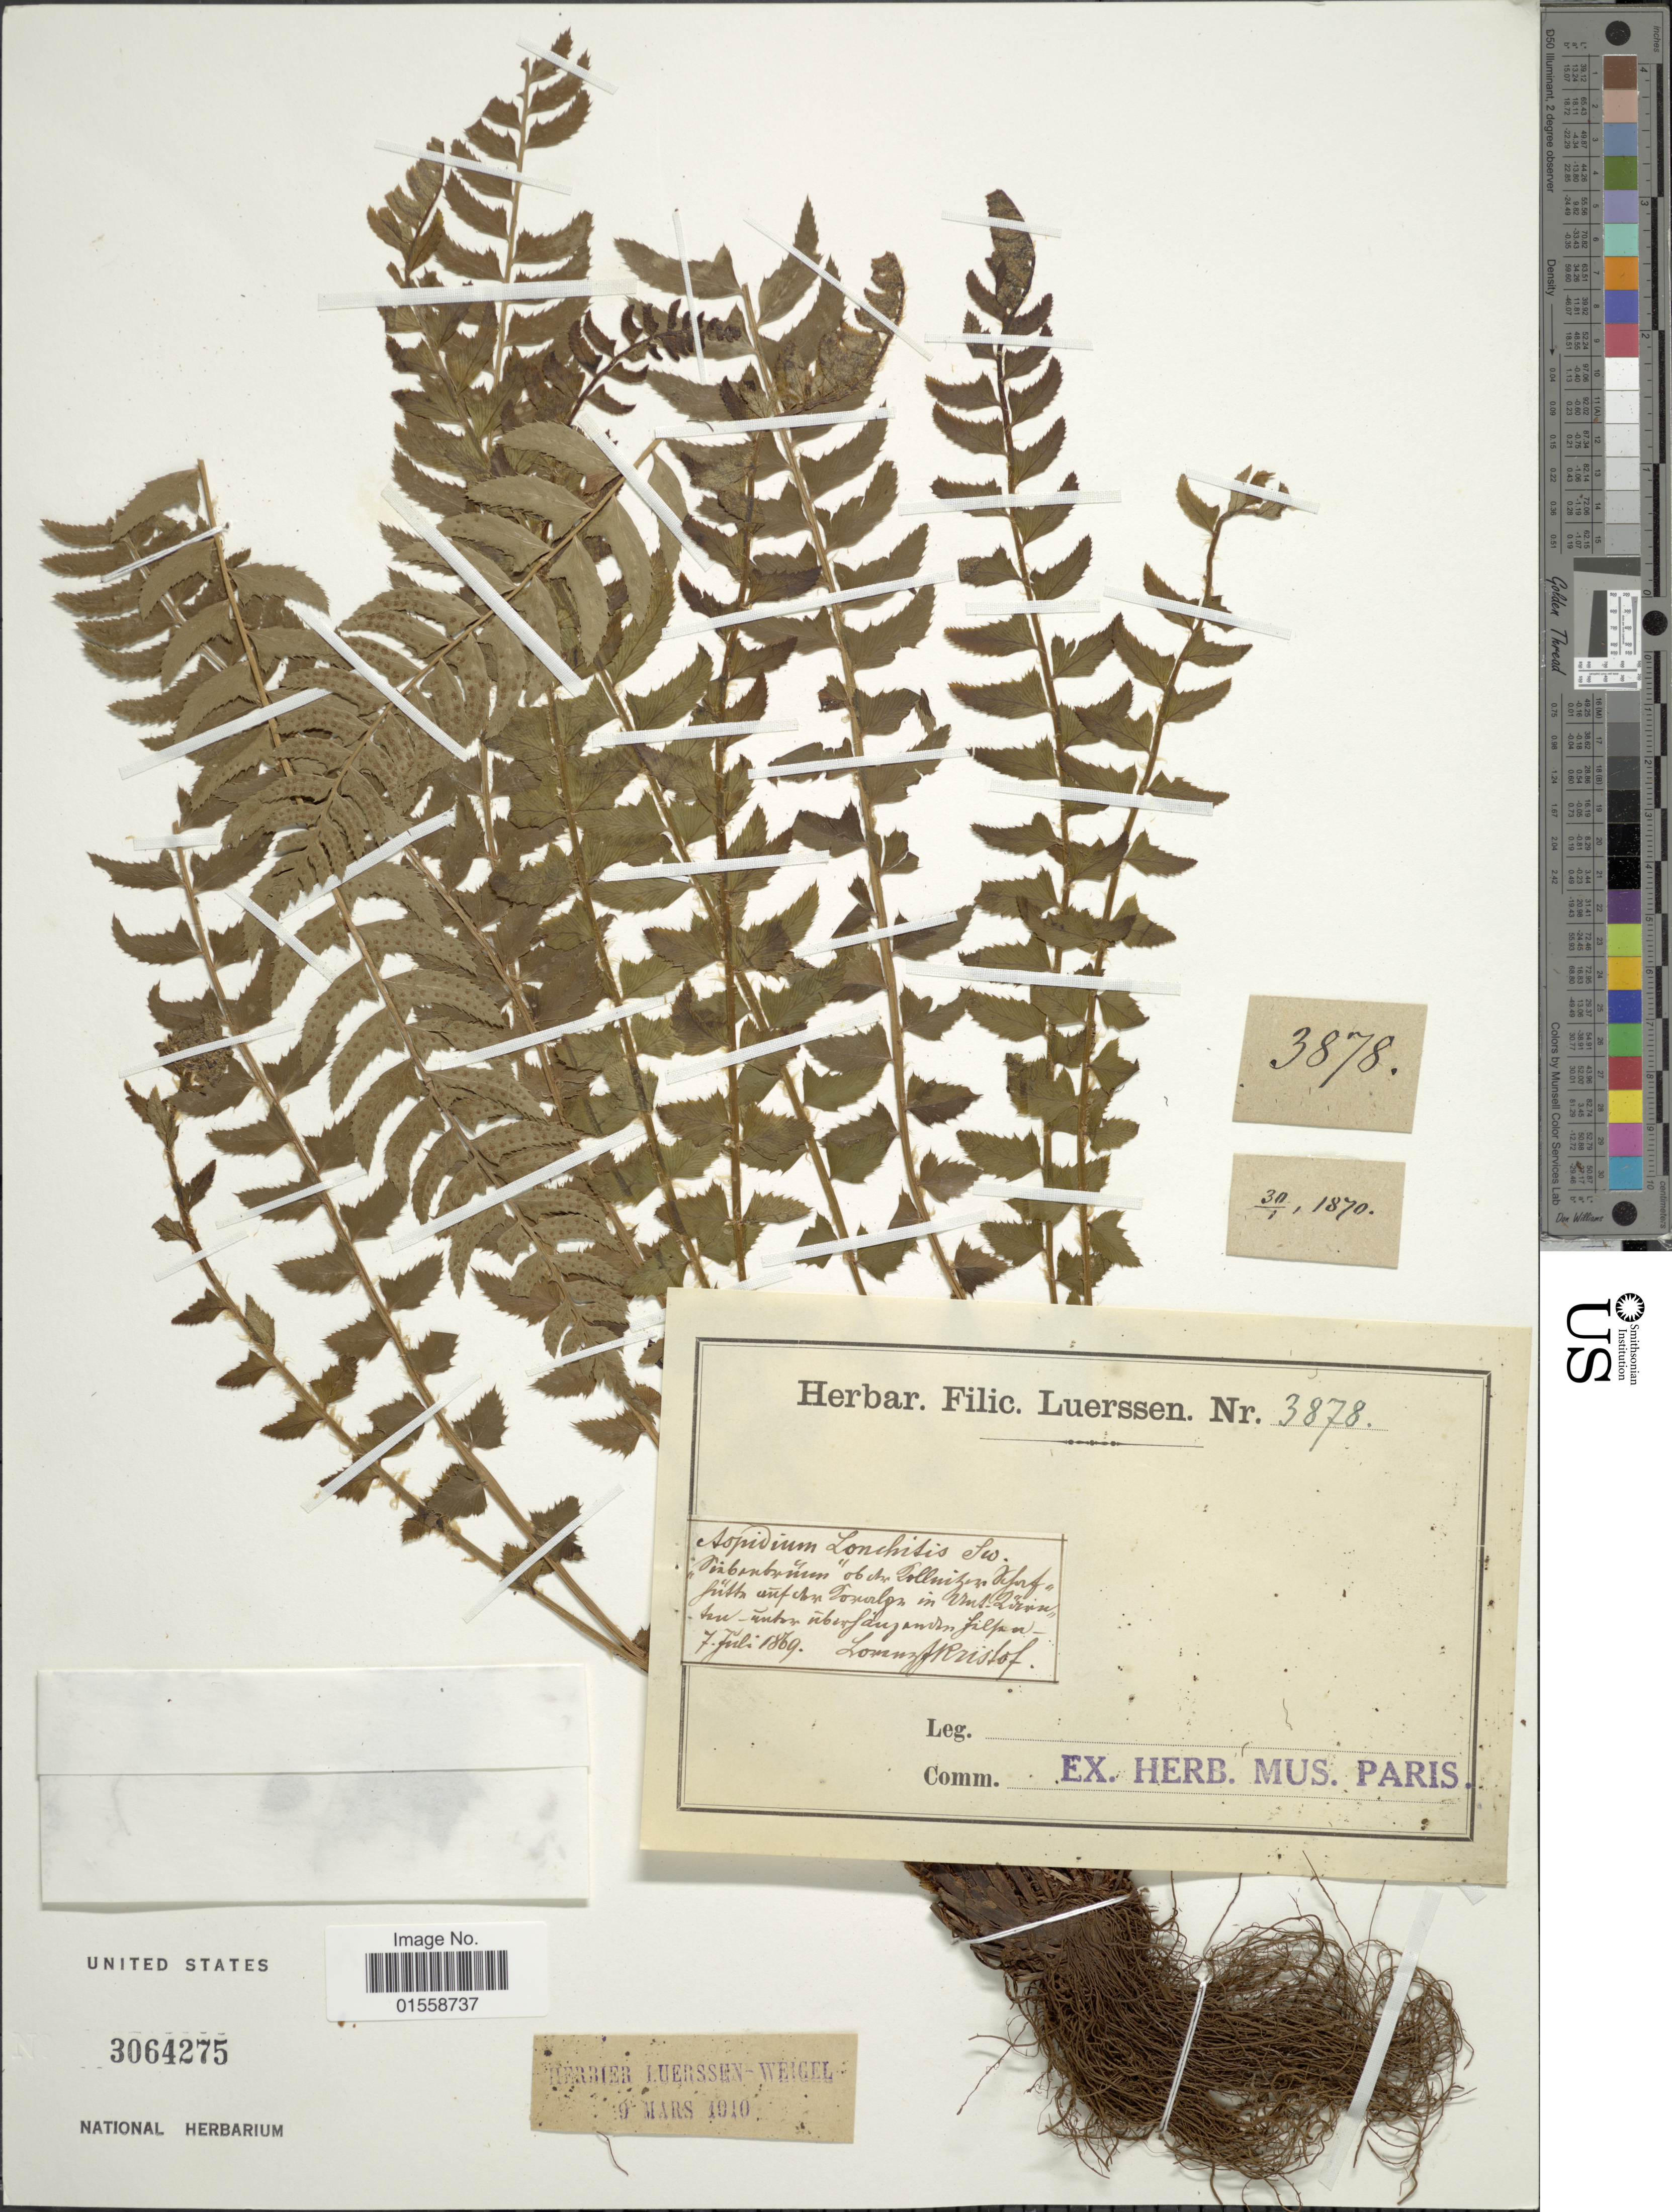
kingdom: Plantae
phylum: Tracheophyta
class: Polypodiopsida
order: Polypodiales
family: Dryopteridaceae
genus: Polystichum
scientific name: Polystichum lonchitis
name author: (Roth) L.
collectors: ex herb. Leurssen-Weigel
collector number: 3878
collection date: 1869-07-07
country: Austria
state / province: Kärnten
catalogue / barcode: US 3064275